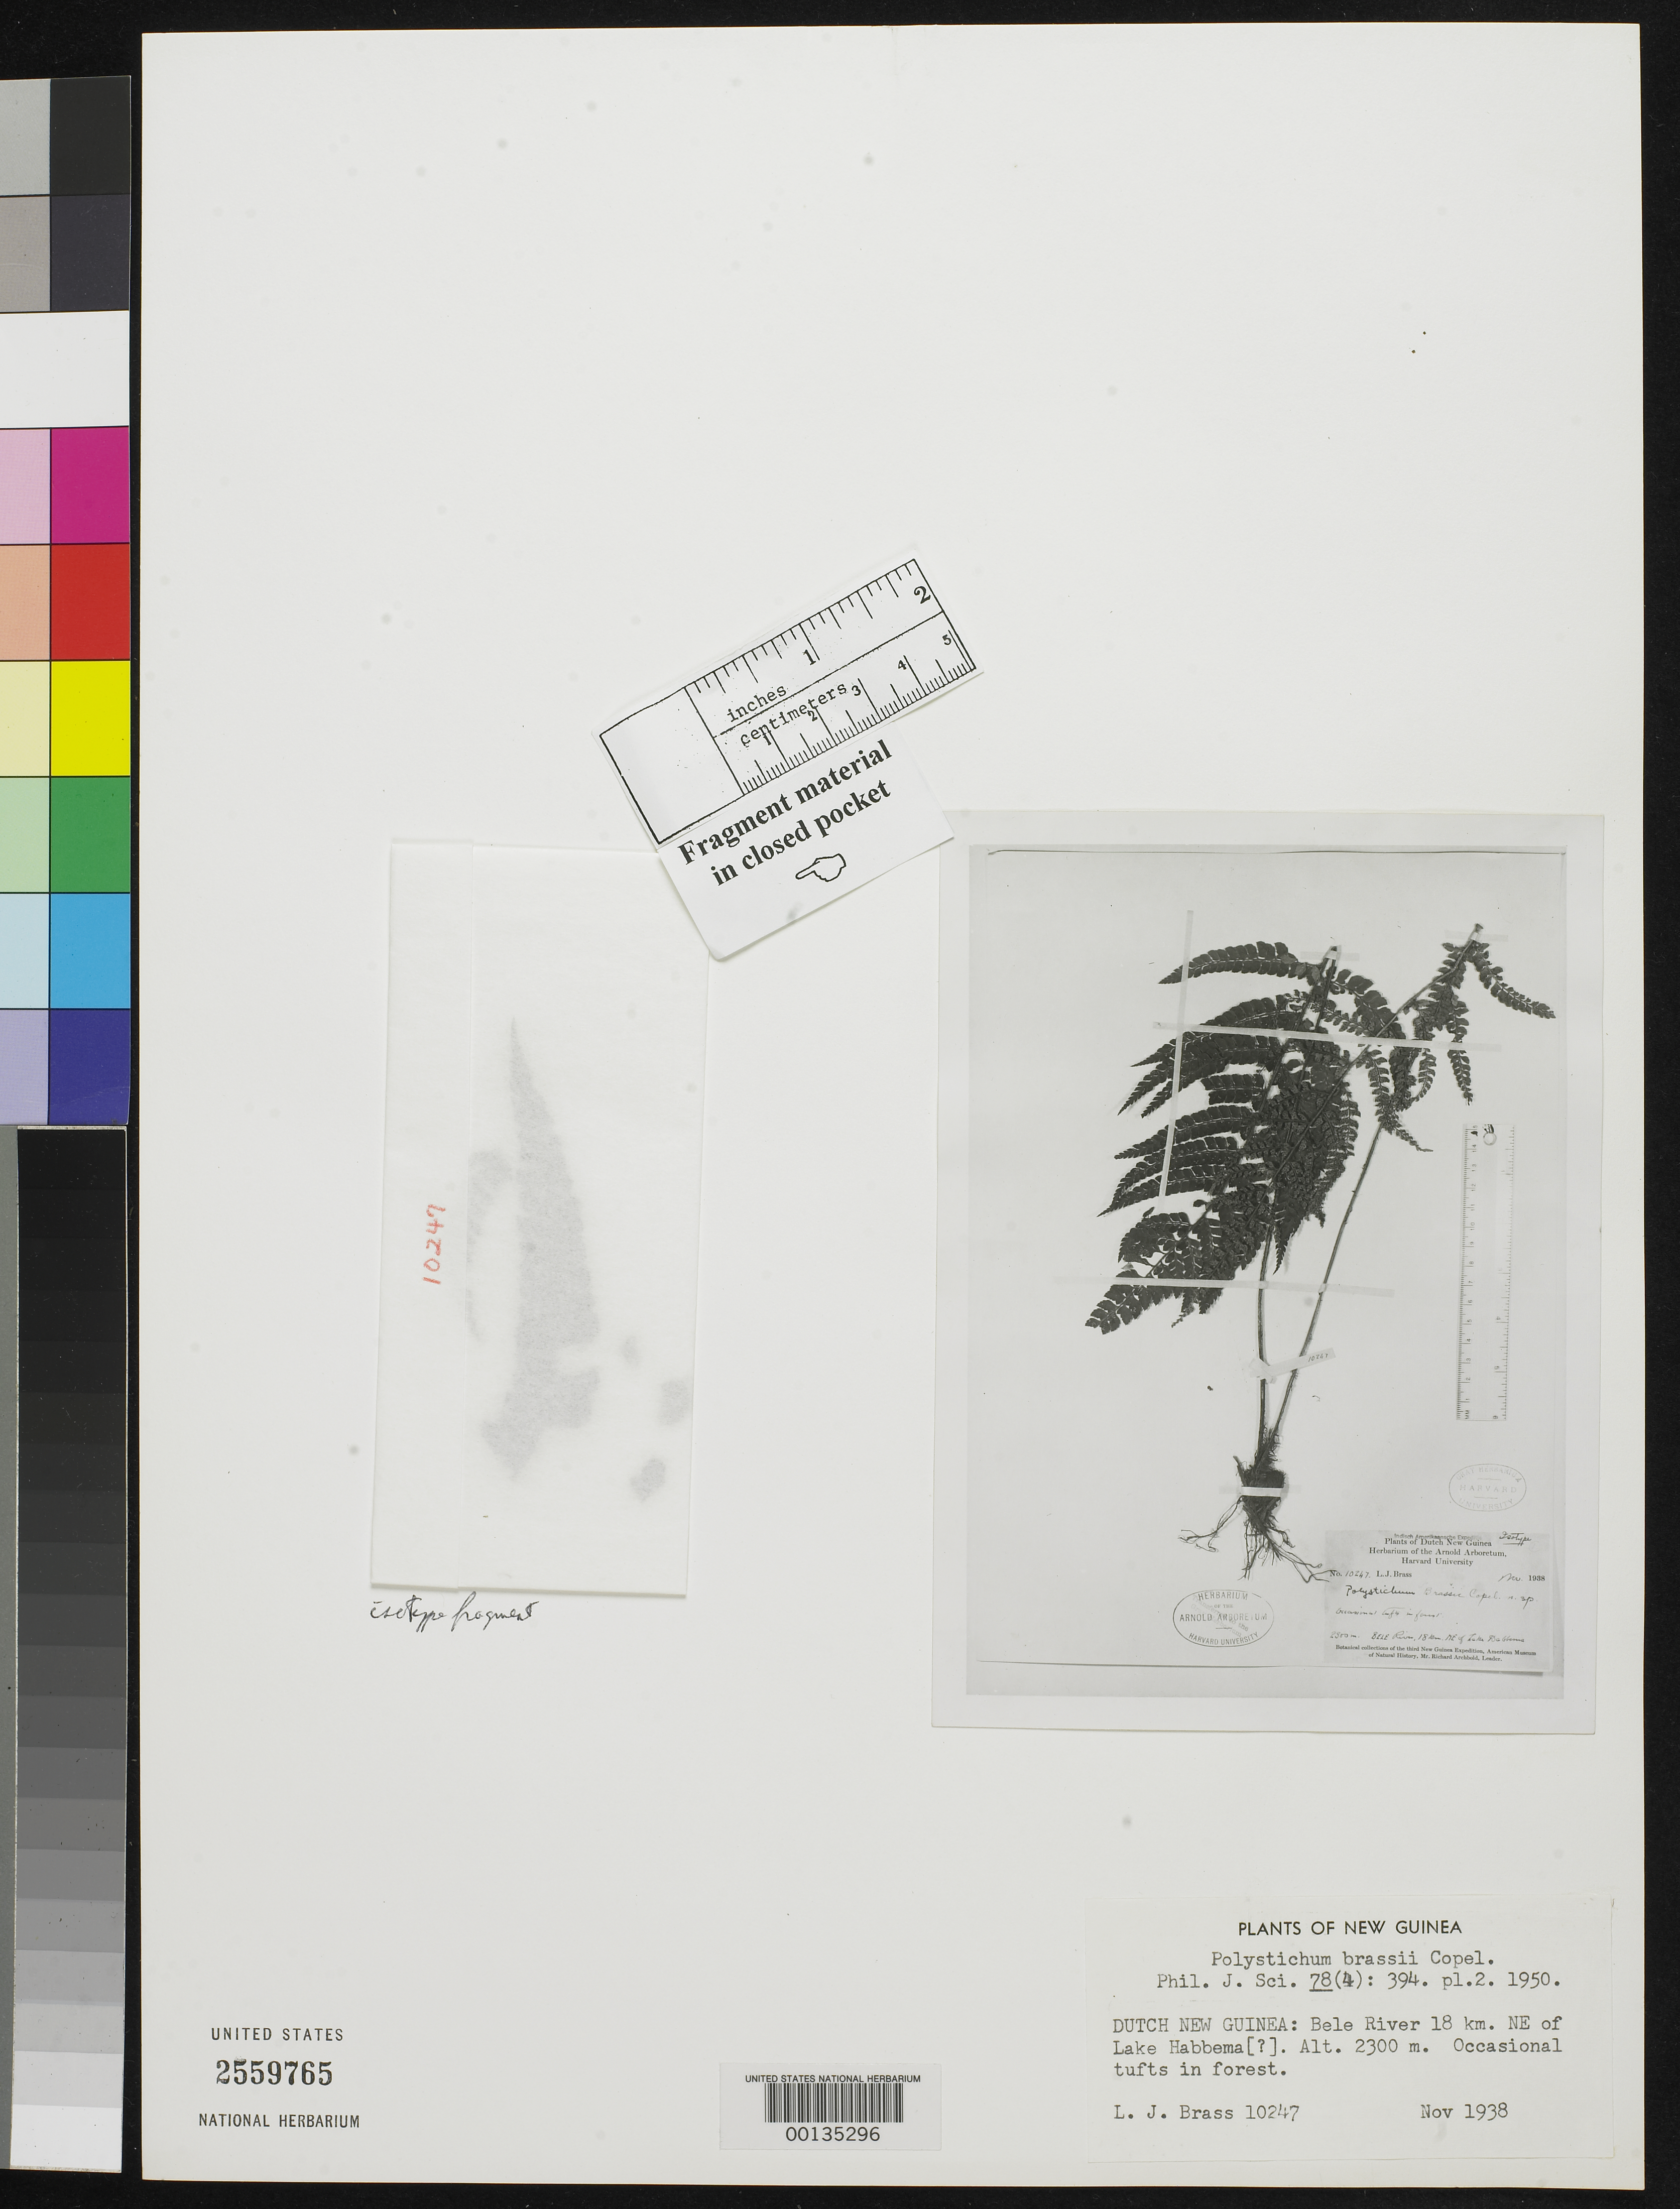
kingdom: Plantae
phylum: Tracheophyta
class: Polypodiopsida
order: Polypodiales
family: Dryopteridaceae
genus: Polystichum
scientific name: Polystichum brassii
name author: Copel.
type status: Isotype Fragment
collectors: L. J. Brass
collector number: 10247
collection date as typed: Nov 1938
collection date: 1938-11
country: Indonesia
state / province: Papua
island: New Guinea Island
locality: Bele River, NE of Lake Habbema. Irian Jaya.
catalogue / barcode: US 2559765